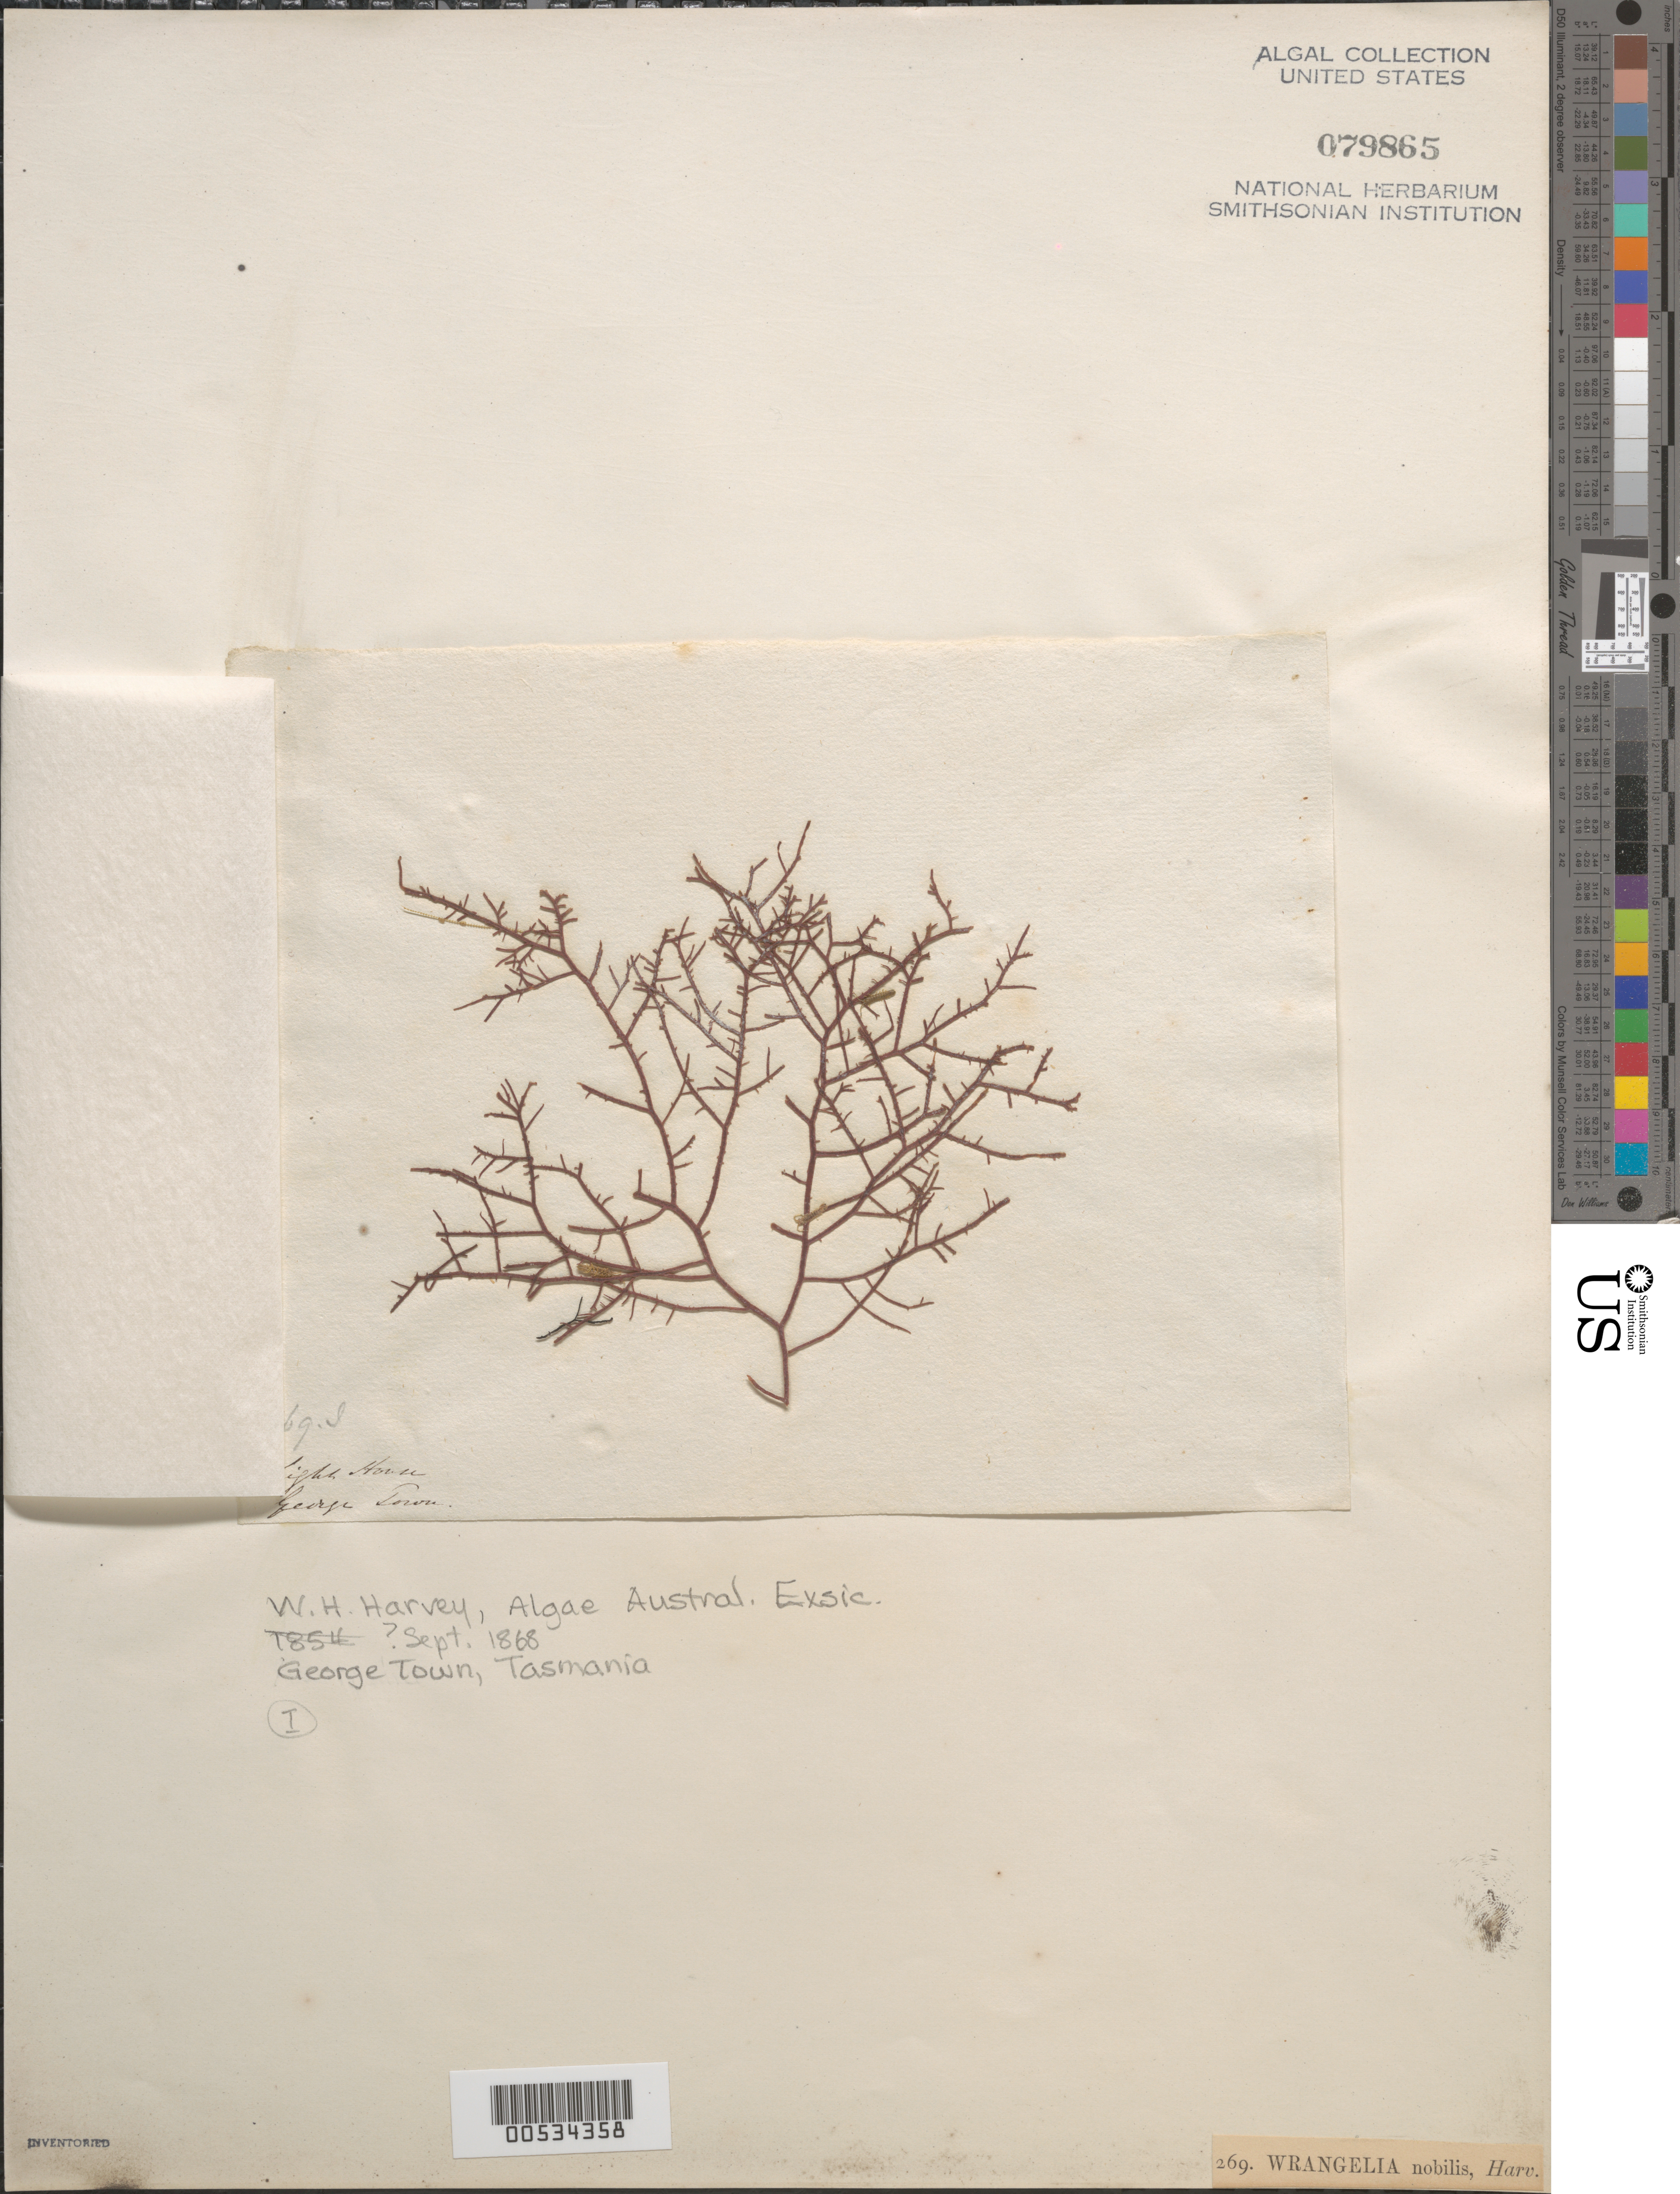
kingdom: Plantae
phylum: Rhodophyta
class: Florideophyceae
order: Ceramiales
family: Wrangeliaceae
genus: Wrangelia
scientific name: Wrangelia nobilis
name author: Hook. f. & Harv.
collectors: W. Harvey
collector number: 269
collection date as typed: Sep 1868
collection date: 1868-09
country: Australia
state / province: Tasmania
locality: Lighthouse, George Town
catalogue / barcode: US 79865